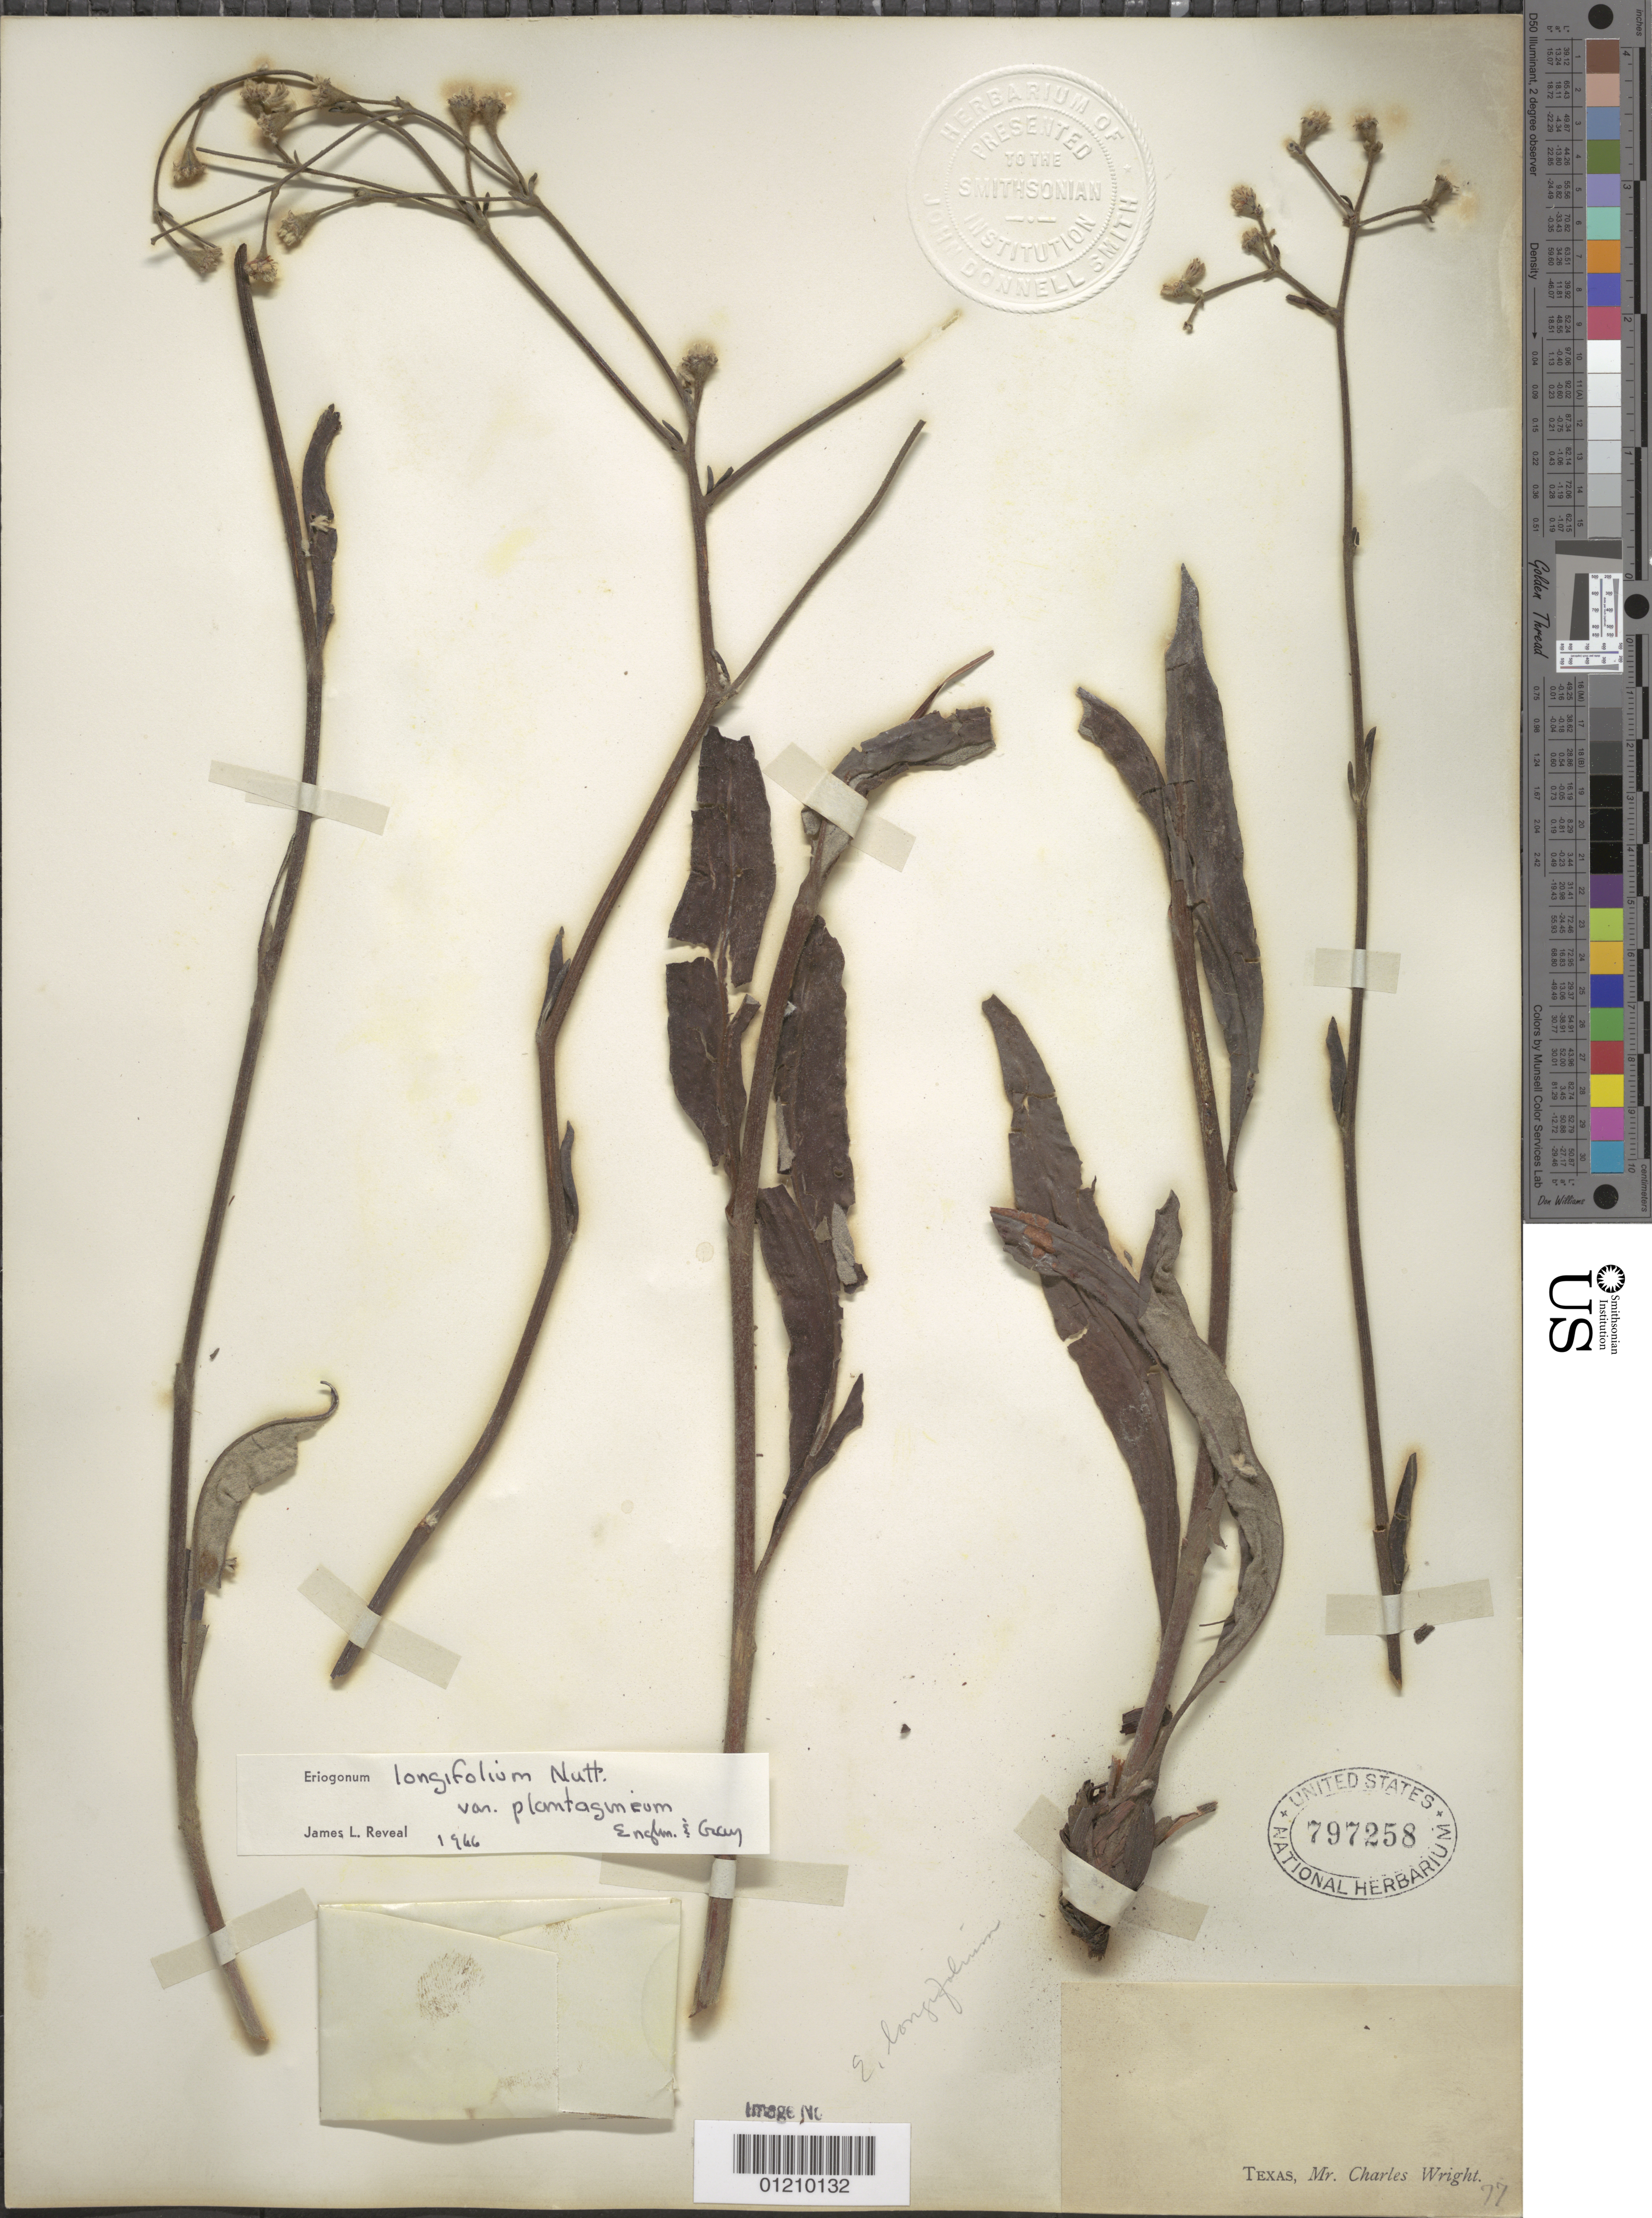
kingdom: Plantae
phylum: Tracheophyta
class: Magnoliopsida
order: Caryophyllales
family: Polygonaceae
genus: Eriogonum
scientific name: Eriogonum longifolium var. plantagineum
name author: Engelm. & A. Gray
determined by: Reveal, J. L.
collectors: C. Wright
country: United States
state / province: Texas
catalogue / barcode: US 797258